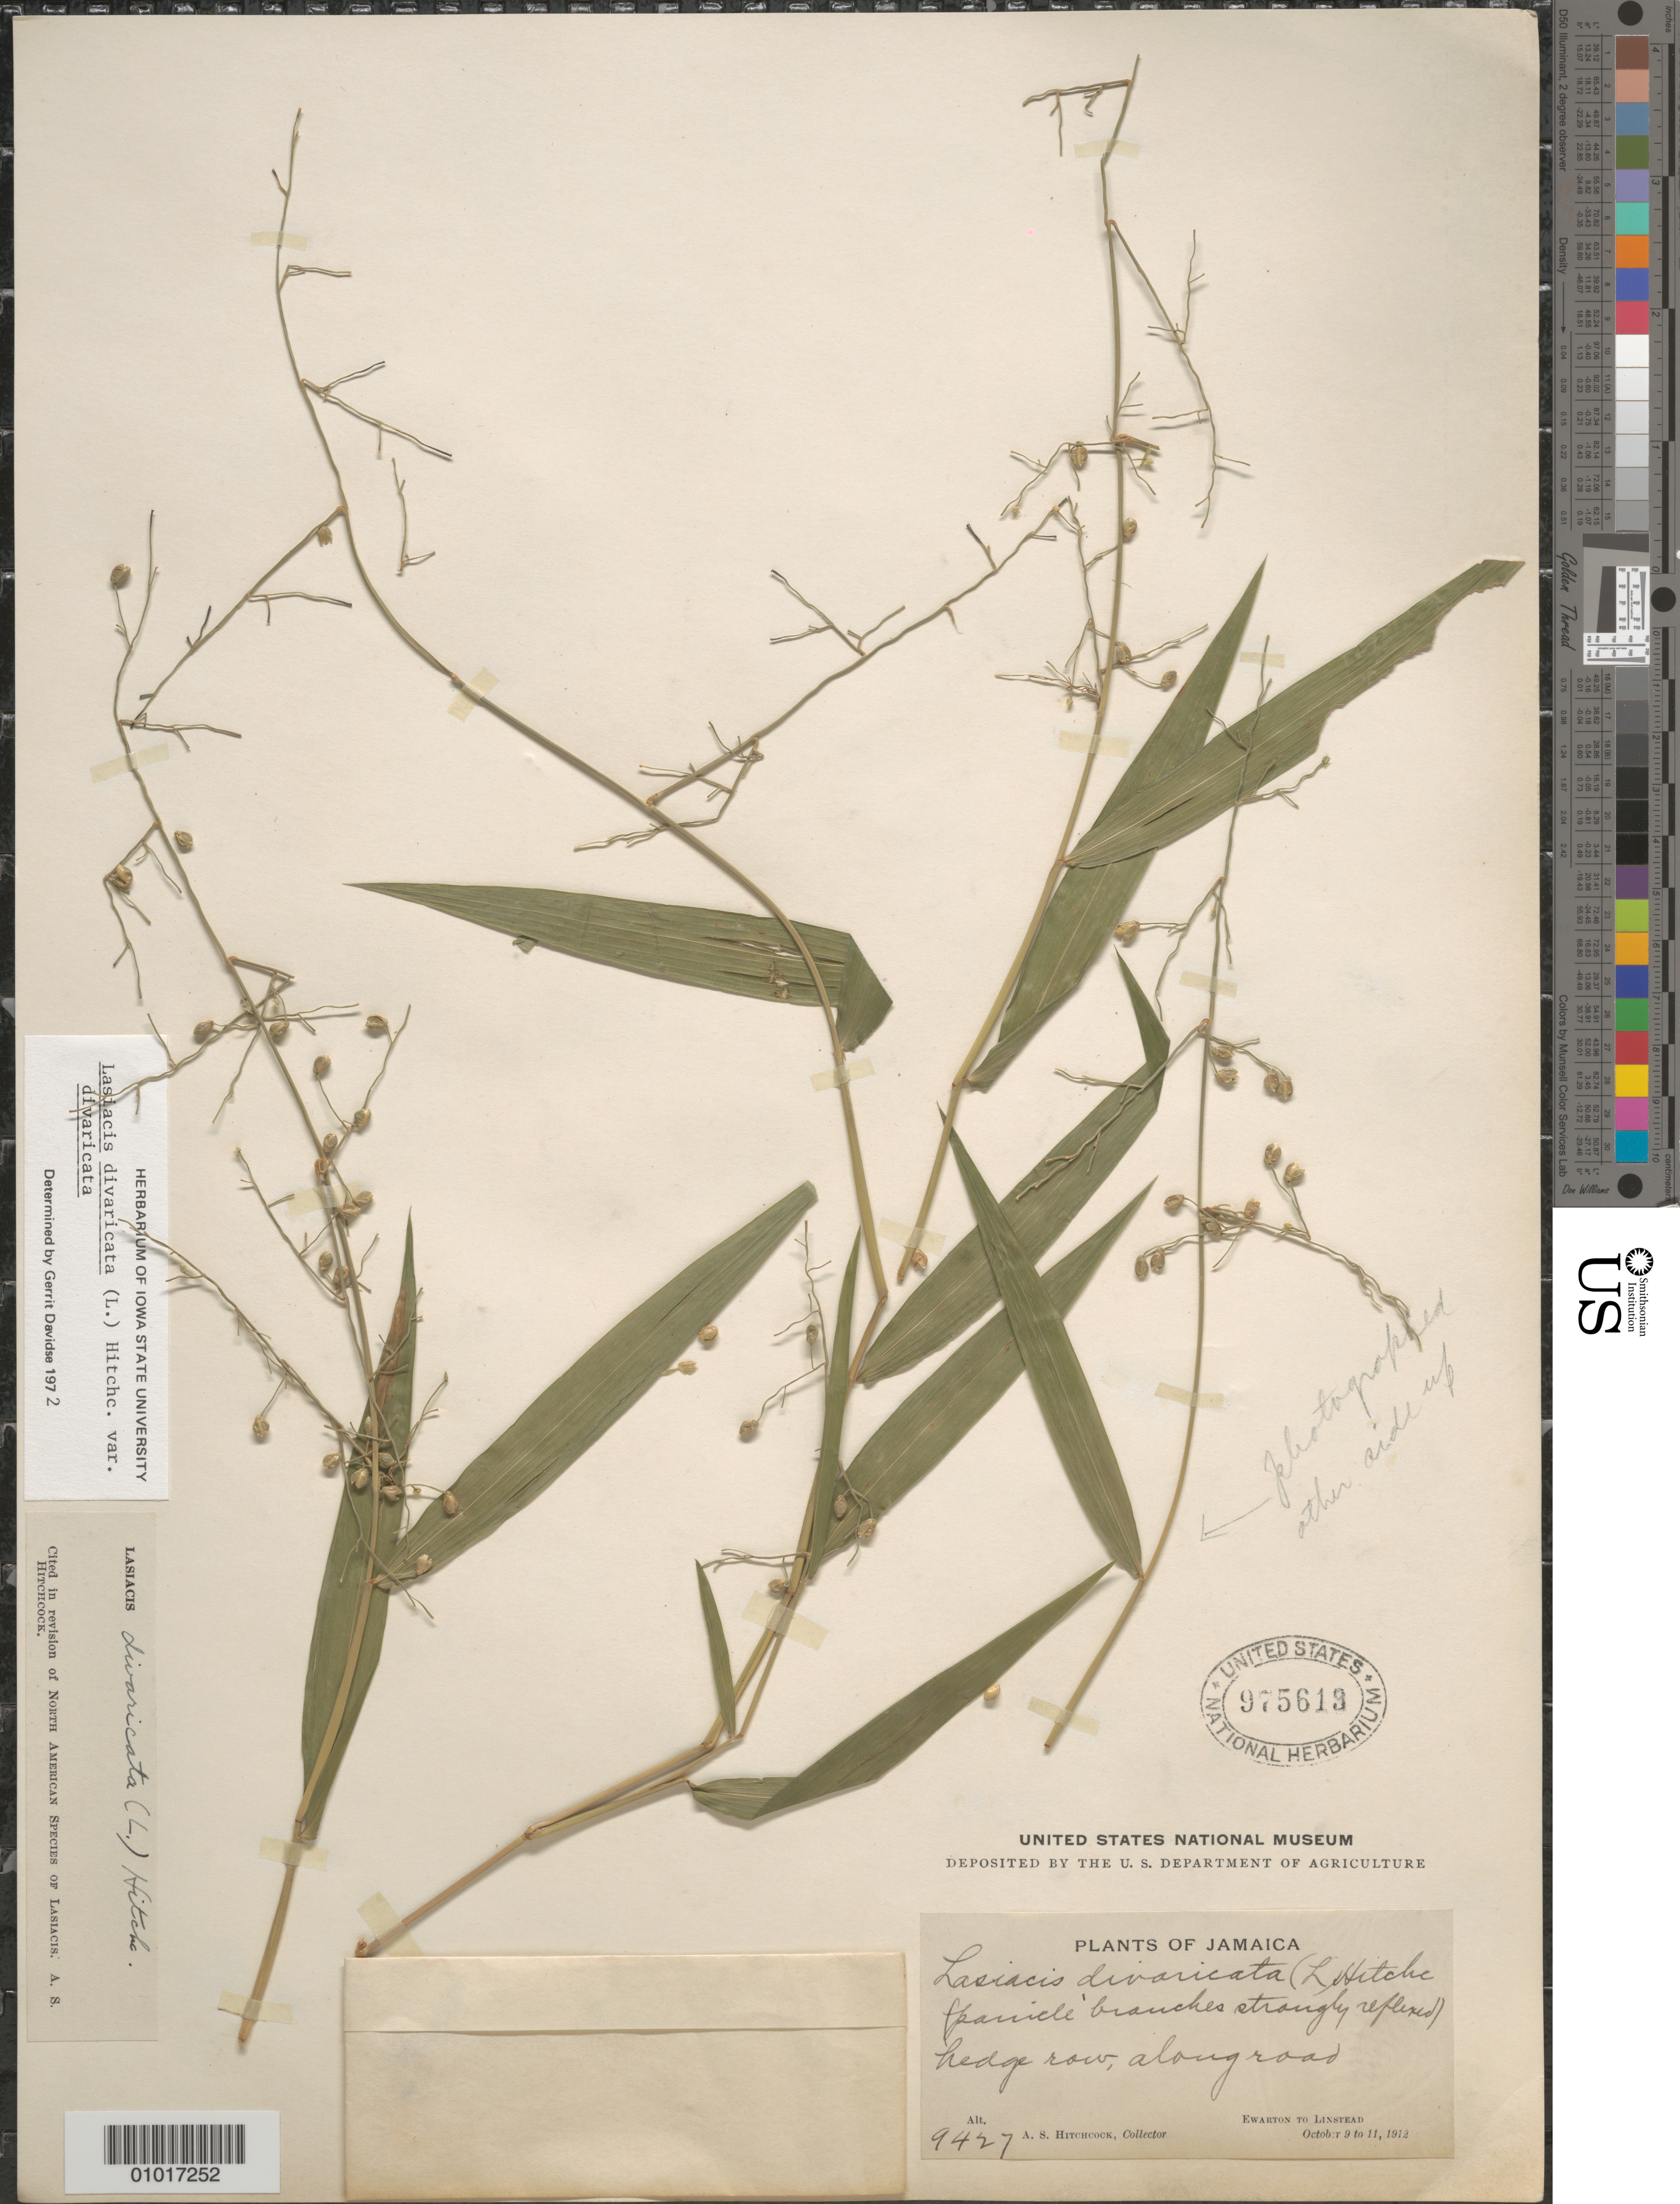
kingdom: Plantae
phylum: Tracheophyta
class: Liliopsida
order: Poales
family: Poaceae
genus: Lasiacis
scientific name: Lasiacis divaricata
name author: (L.) Hitchc.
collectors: A. S. Hitchcock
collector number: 9427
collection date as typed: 09 Oct 1912 to 11 Oct 1912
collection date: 1912-10-09/1912-10-11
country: Jamaica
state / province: Saint Catherine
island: Jamaica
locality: Ewarton to Linstead, hedge row, along road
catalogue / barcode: US 975619